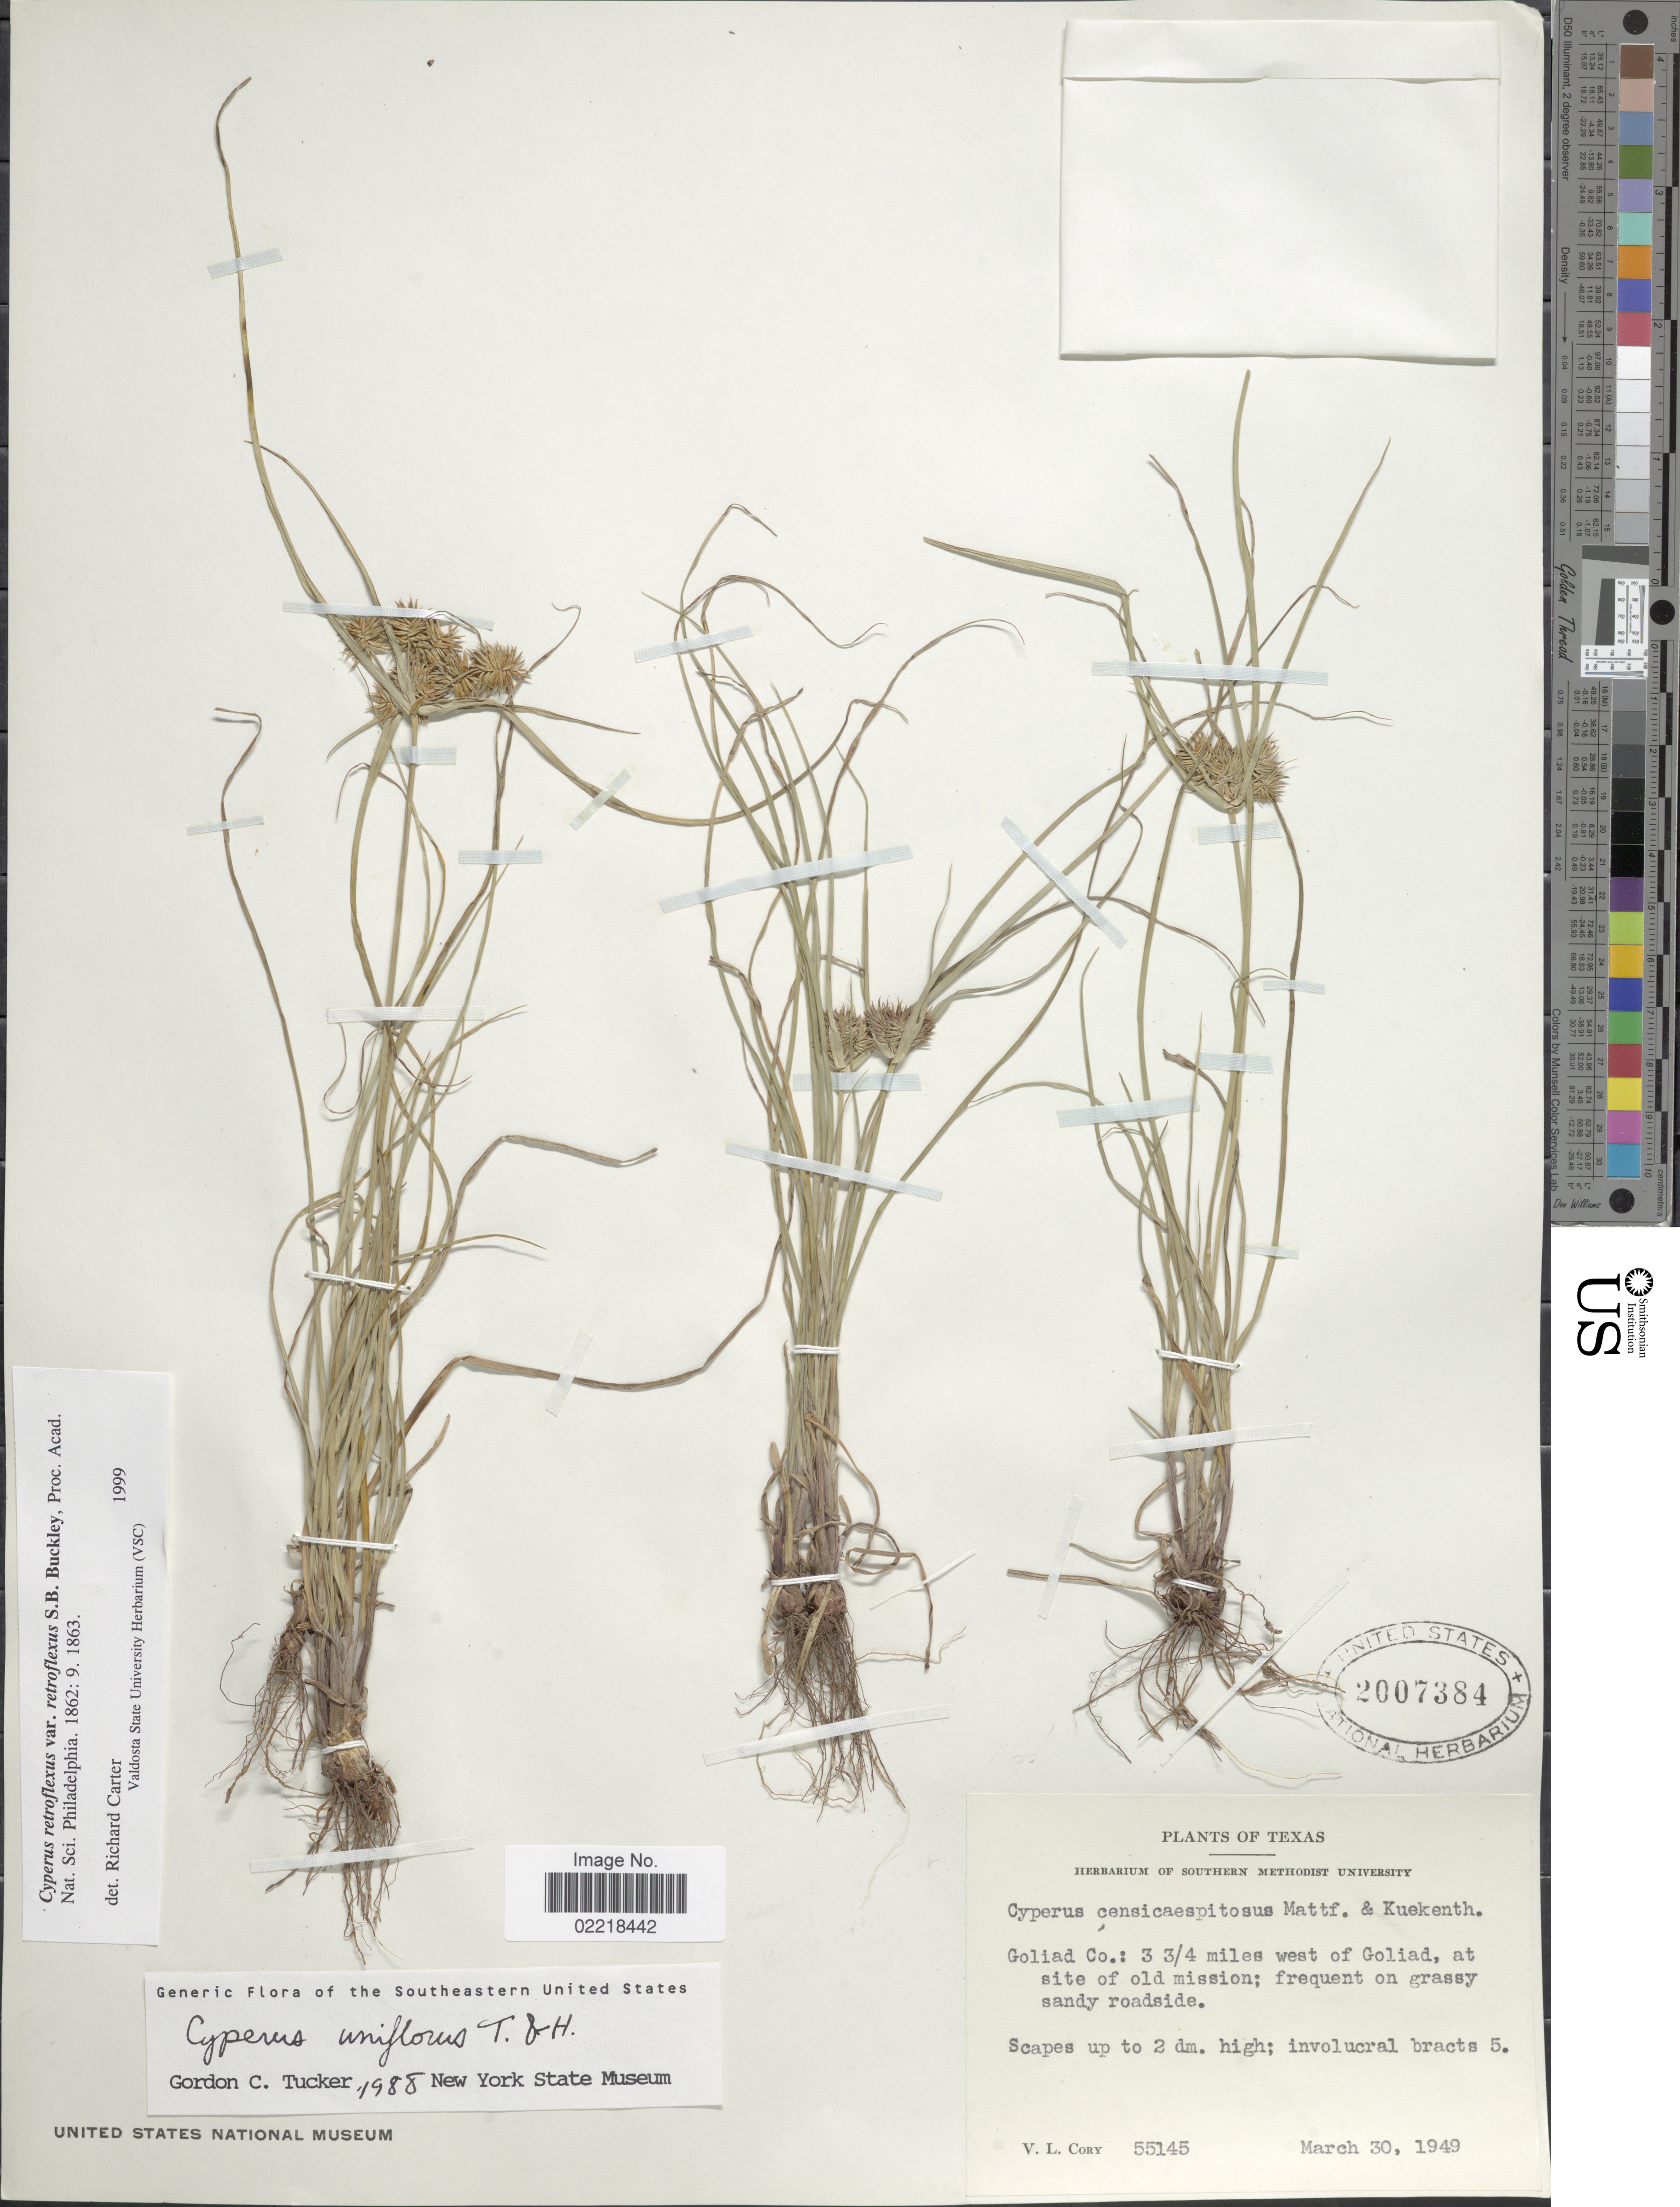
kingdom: Plantae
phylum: Tracheophyta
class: Liliopsida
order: Poales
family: Cyperaceae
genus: Cyperus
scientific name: Cyperus retroflexus var. retroflexus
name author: Buckley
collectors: V. Cory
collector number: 55145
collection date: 1949-03-30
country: United States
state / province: Texas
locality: Goliad Co.: 3 3/4 miles west of Glioad, at site of old mission, on grassy sandy roadside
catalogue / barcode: US 2007384